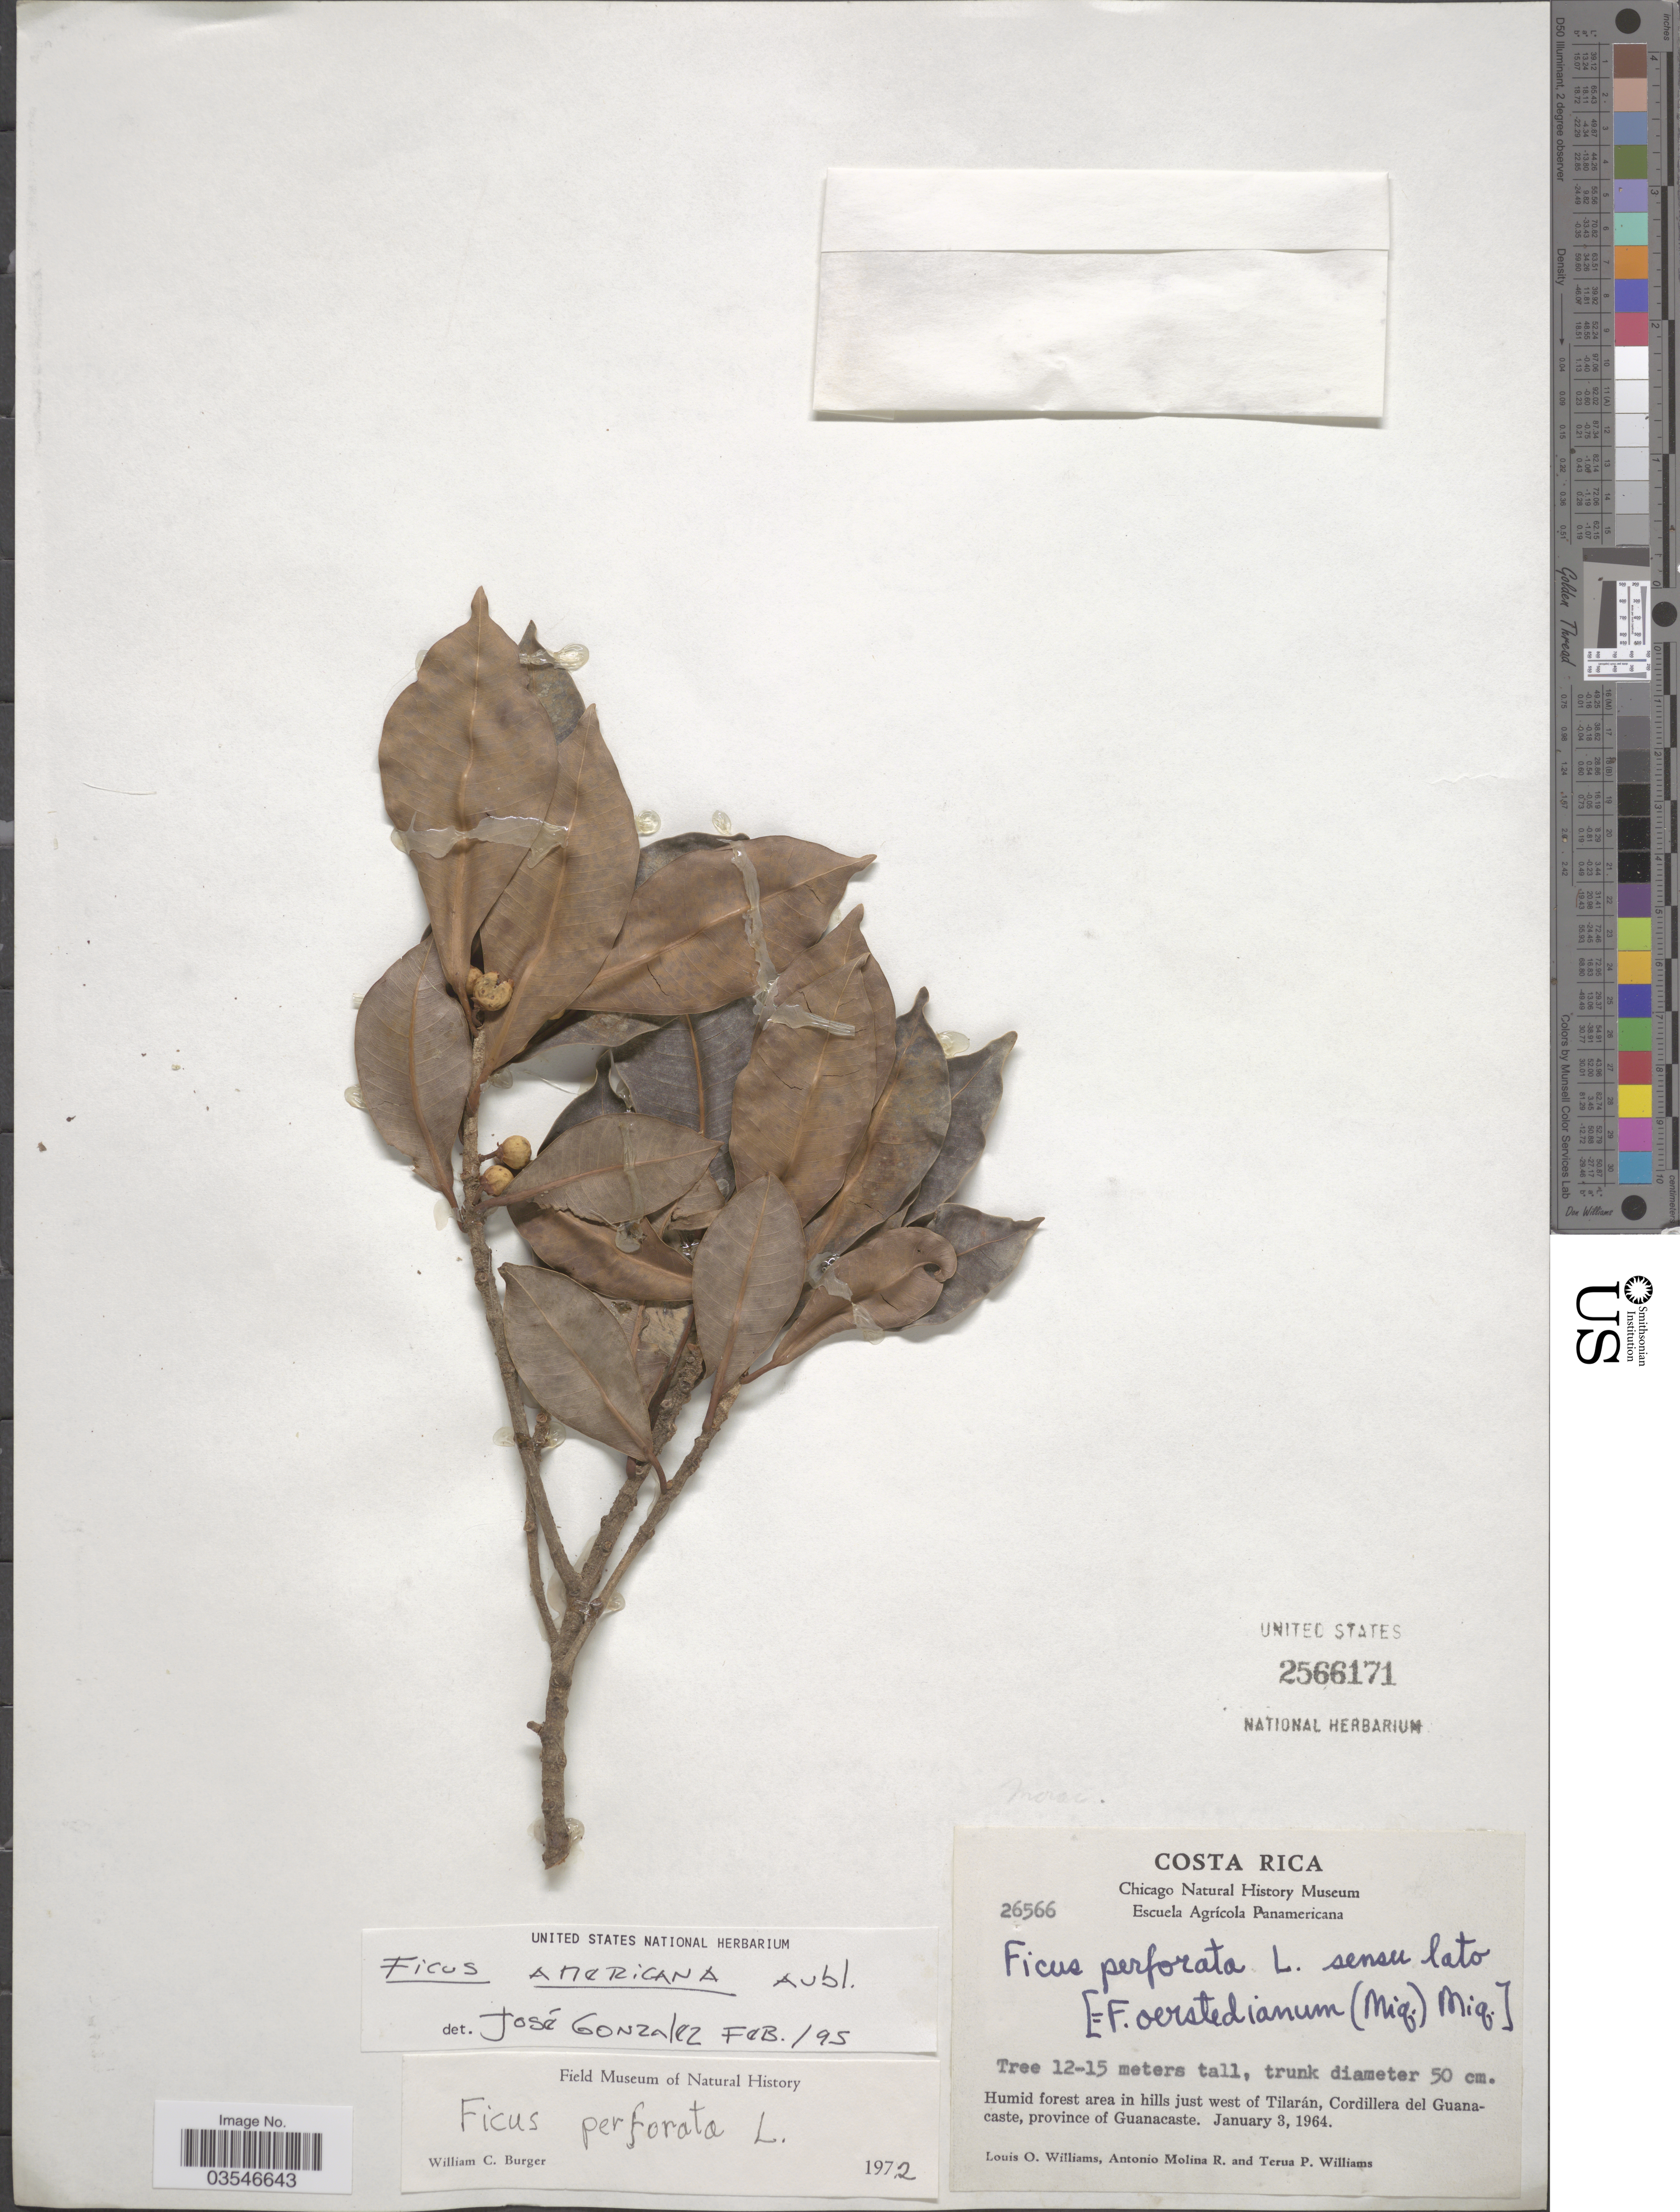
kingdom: Plantae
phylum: Tracheophyta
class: Magnoliopsida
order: Rosales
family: Moraceae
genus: Ficus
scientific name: Ficus americana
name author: Aubl.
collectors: L. O. Williams, A. Molina R. & T. Williams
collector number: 26566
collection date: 1964-01-03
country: Costa Rica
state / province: Guanacaste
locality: Humid forest area in hills just west of Tilarán, Cordillera del Guanacaste.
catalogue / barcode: US 2566171